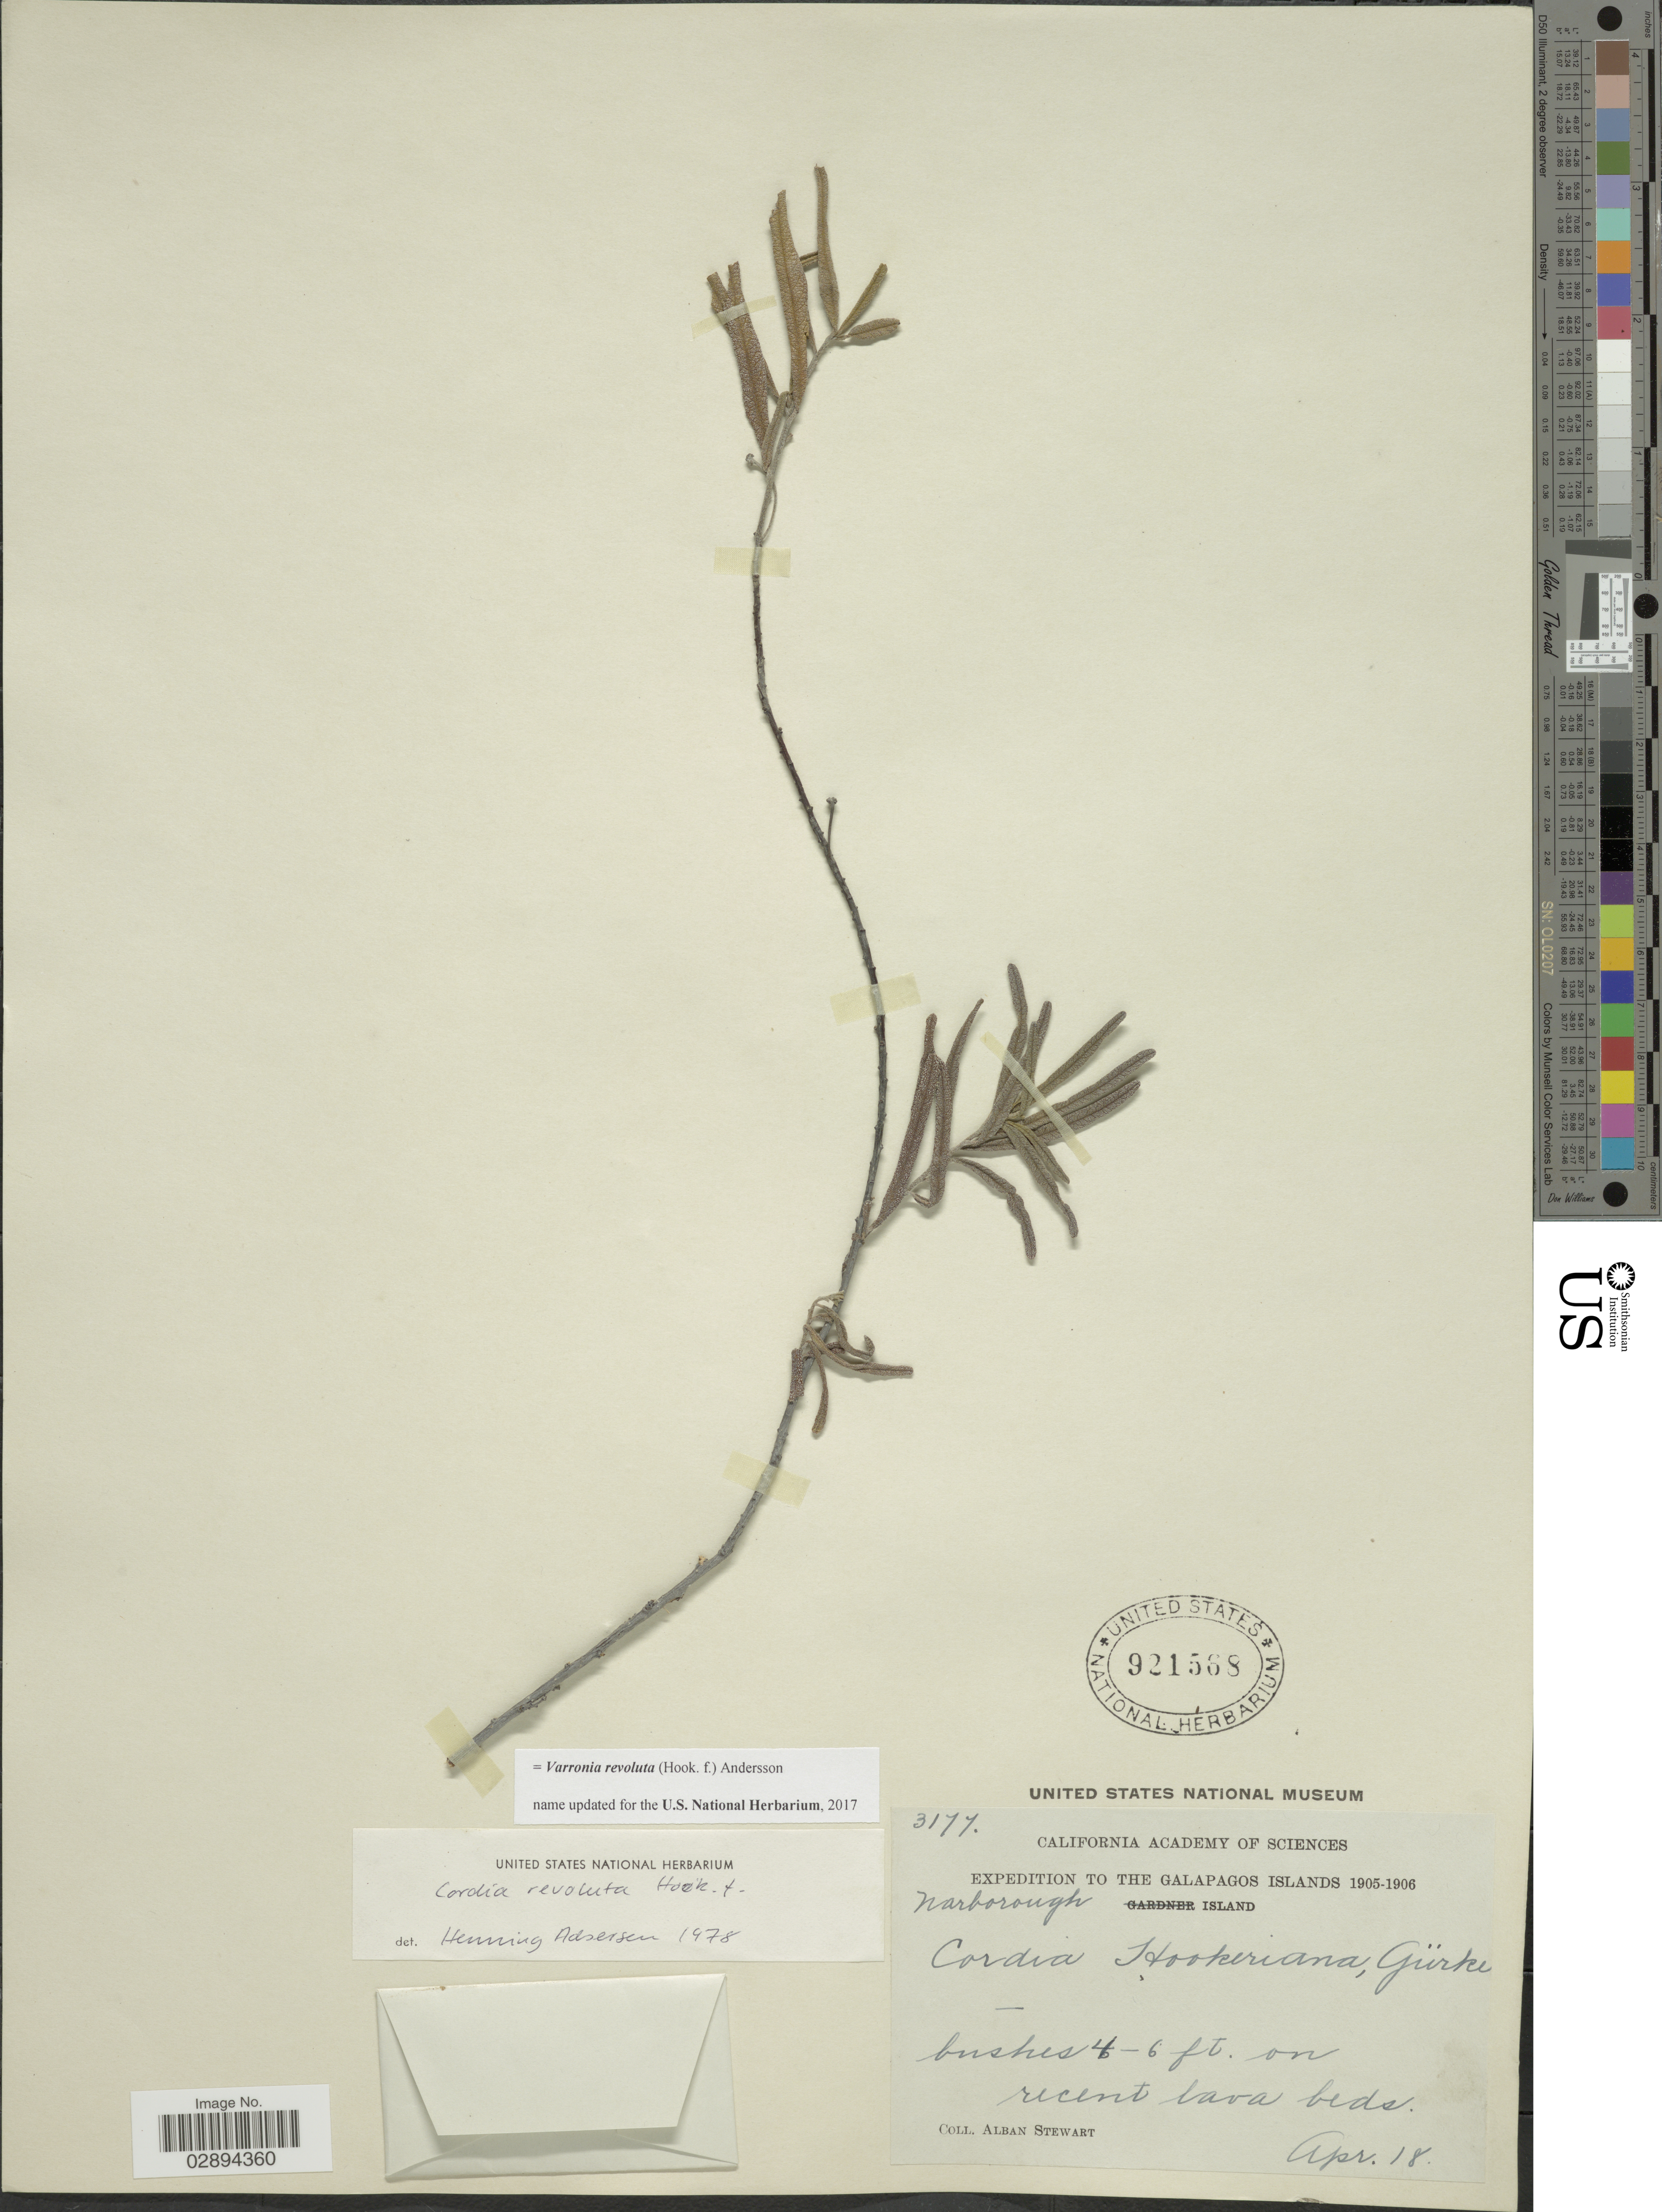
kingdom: Plantae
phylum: Tracheophyta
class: Magnoliopsida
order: Boraginales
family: Cordiaceae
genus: Varronia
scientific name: Varronia revoluta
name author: (Hook. f.) Andersson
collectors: A. Stewart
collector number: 3177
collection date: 1905-04-18/1906-04-18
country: Ecuador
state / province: Colón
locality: Galapagos Islands, Narborough Island.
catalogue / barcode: US 921568